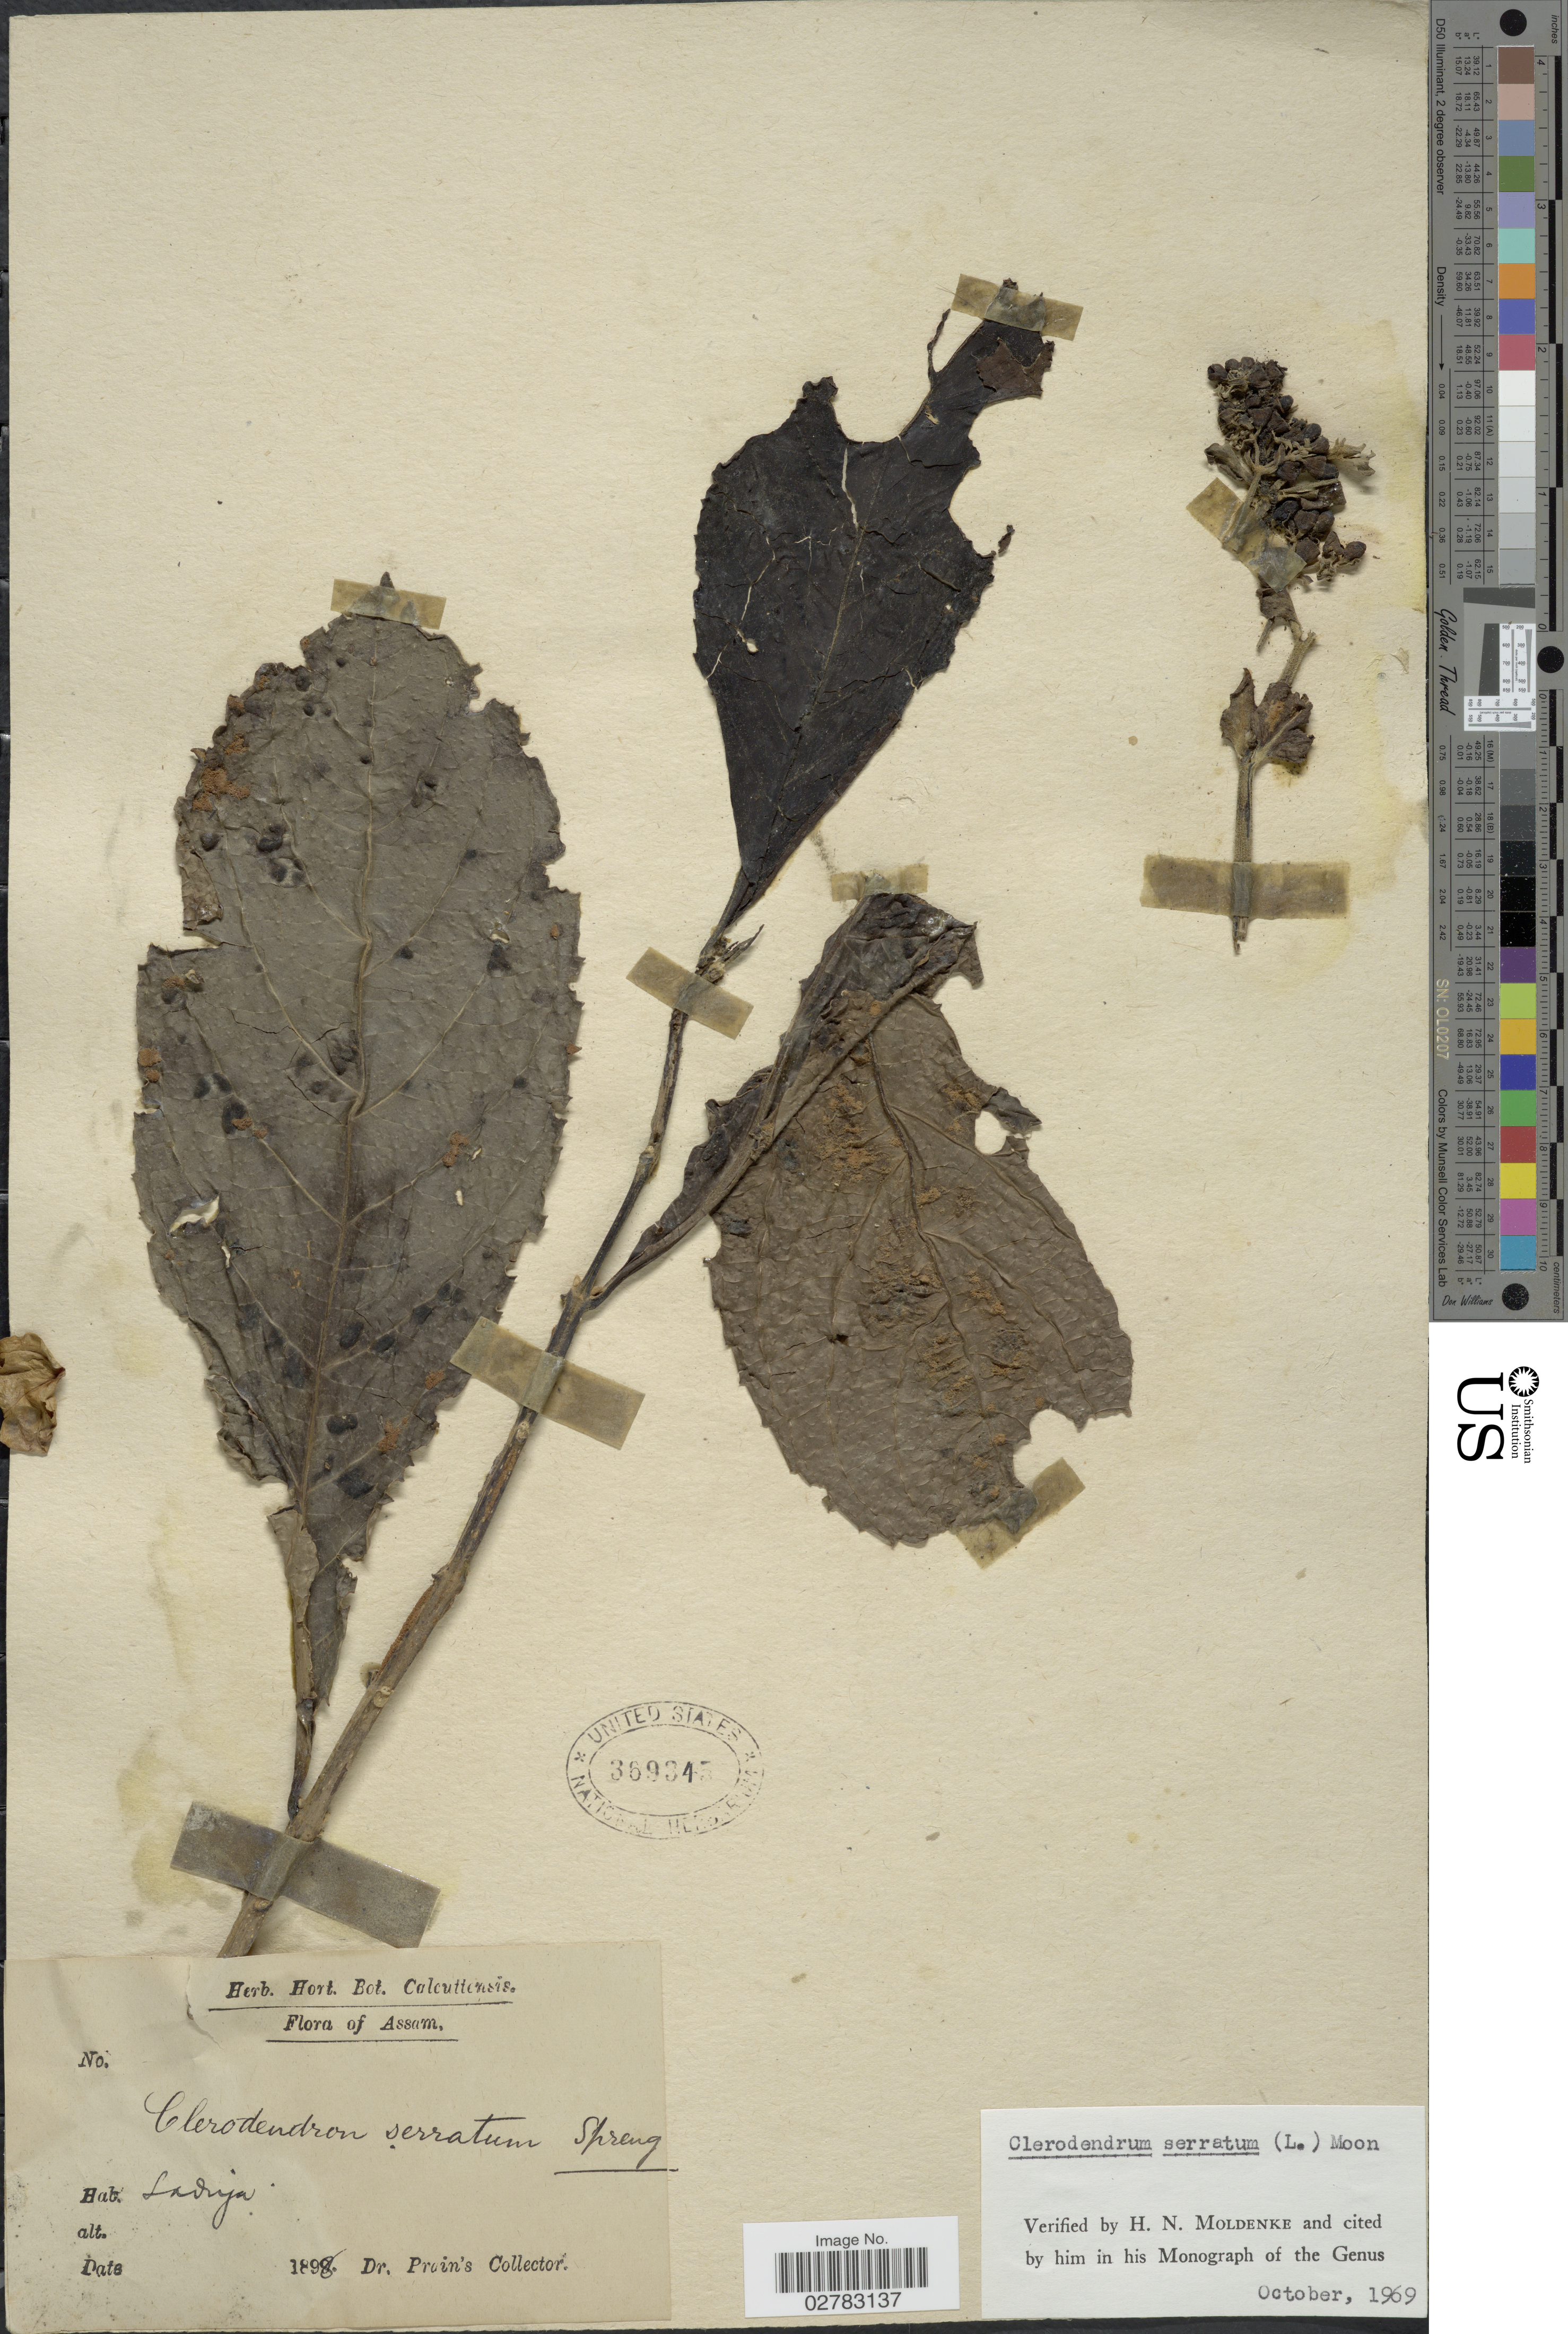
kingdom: Plantae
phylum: Tracheophyta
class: Magnoliopsida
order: Lamiales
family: Lamiaceae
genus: Clerodendrum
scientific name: Clerodendrum serratum var. serratum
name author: (L.) Moon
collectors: Dr. Prain's collector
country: India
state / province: Assam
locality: Sadija.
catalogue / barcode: US 369345